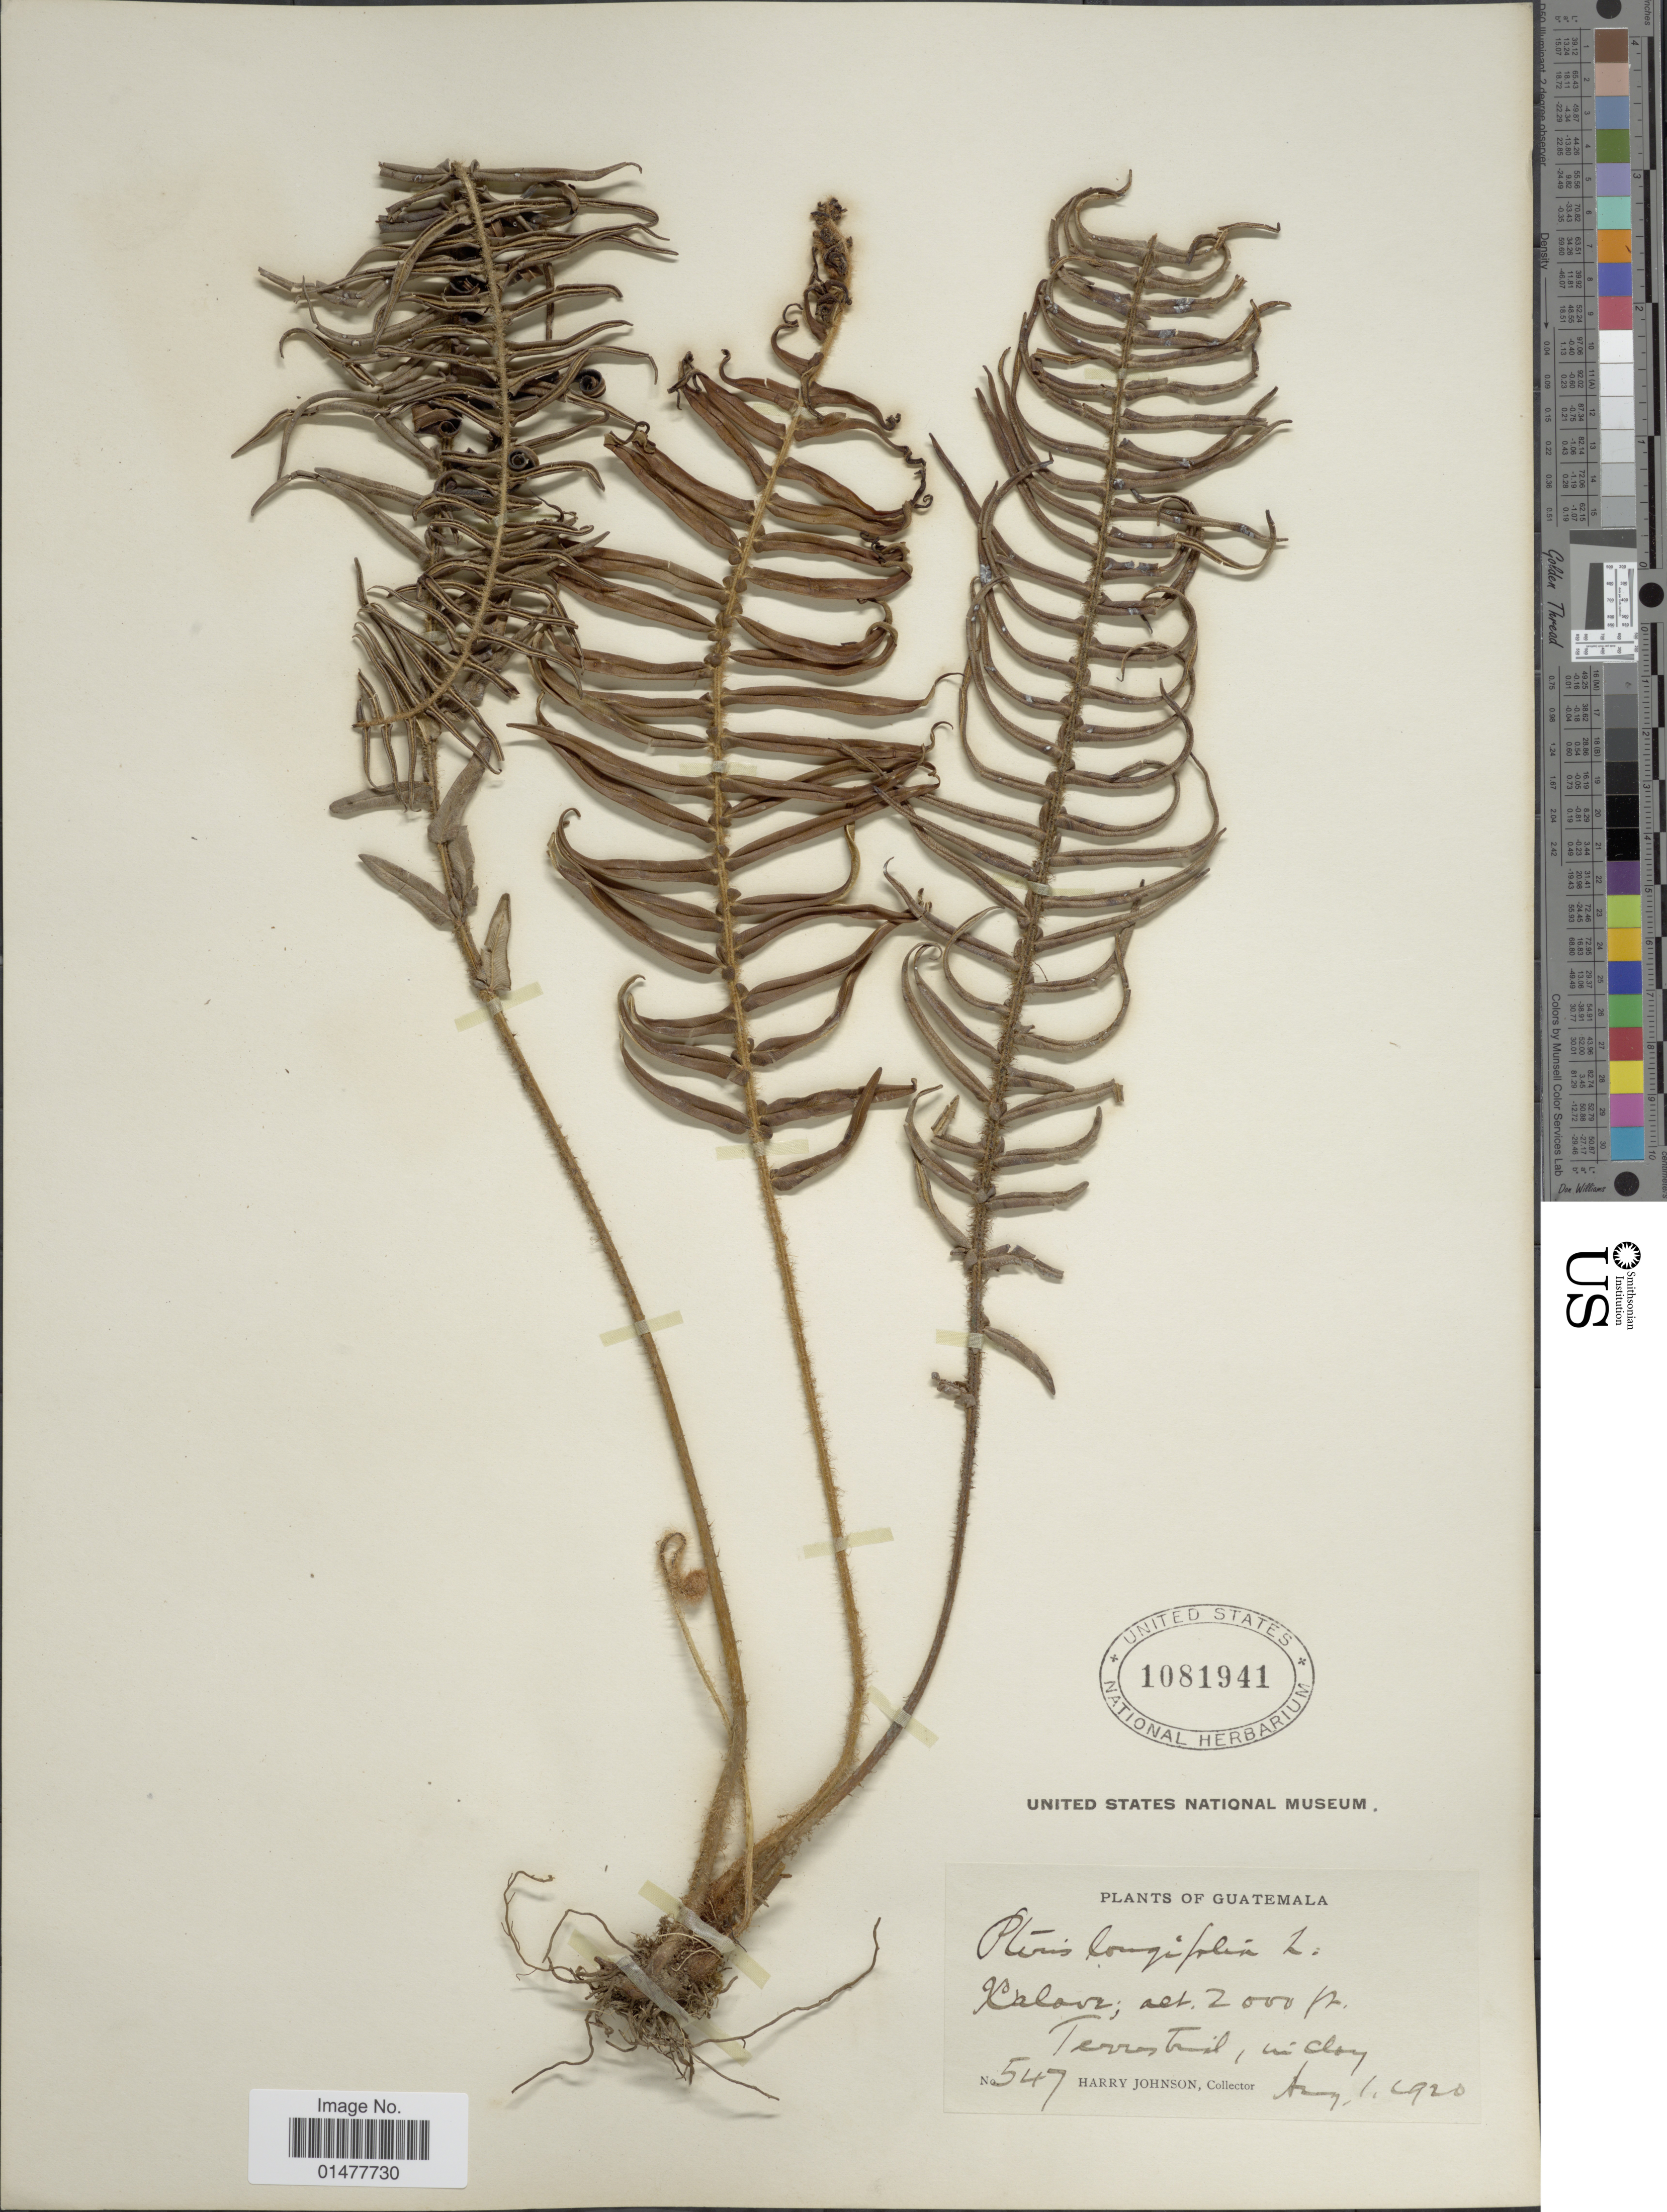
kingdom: Plantae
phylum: Tracheophyta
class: Polypodiopsida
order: Polypodiales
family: Pteridaceae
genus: Pteris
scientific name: Pteris longifolia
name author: L.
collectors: H. Johnson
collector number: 547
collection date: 1920-08-01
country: Guatemala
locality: Xalaj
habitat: Terrestrial, in clay.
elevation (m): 610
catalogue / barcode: US 1081941